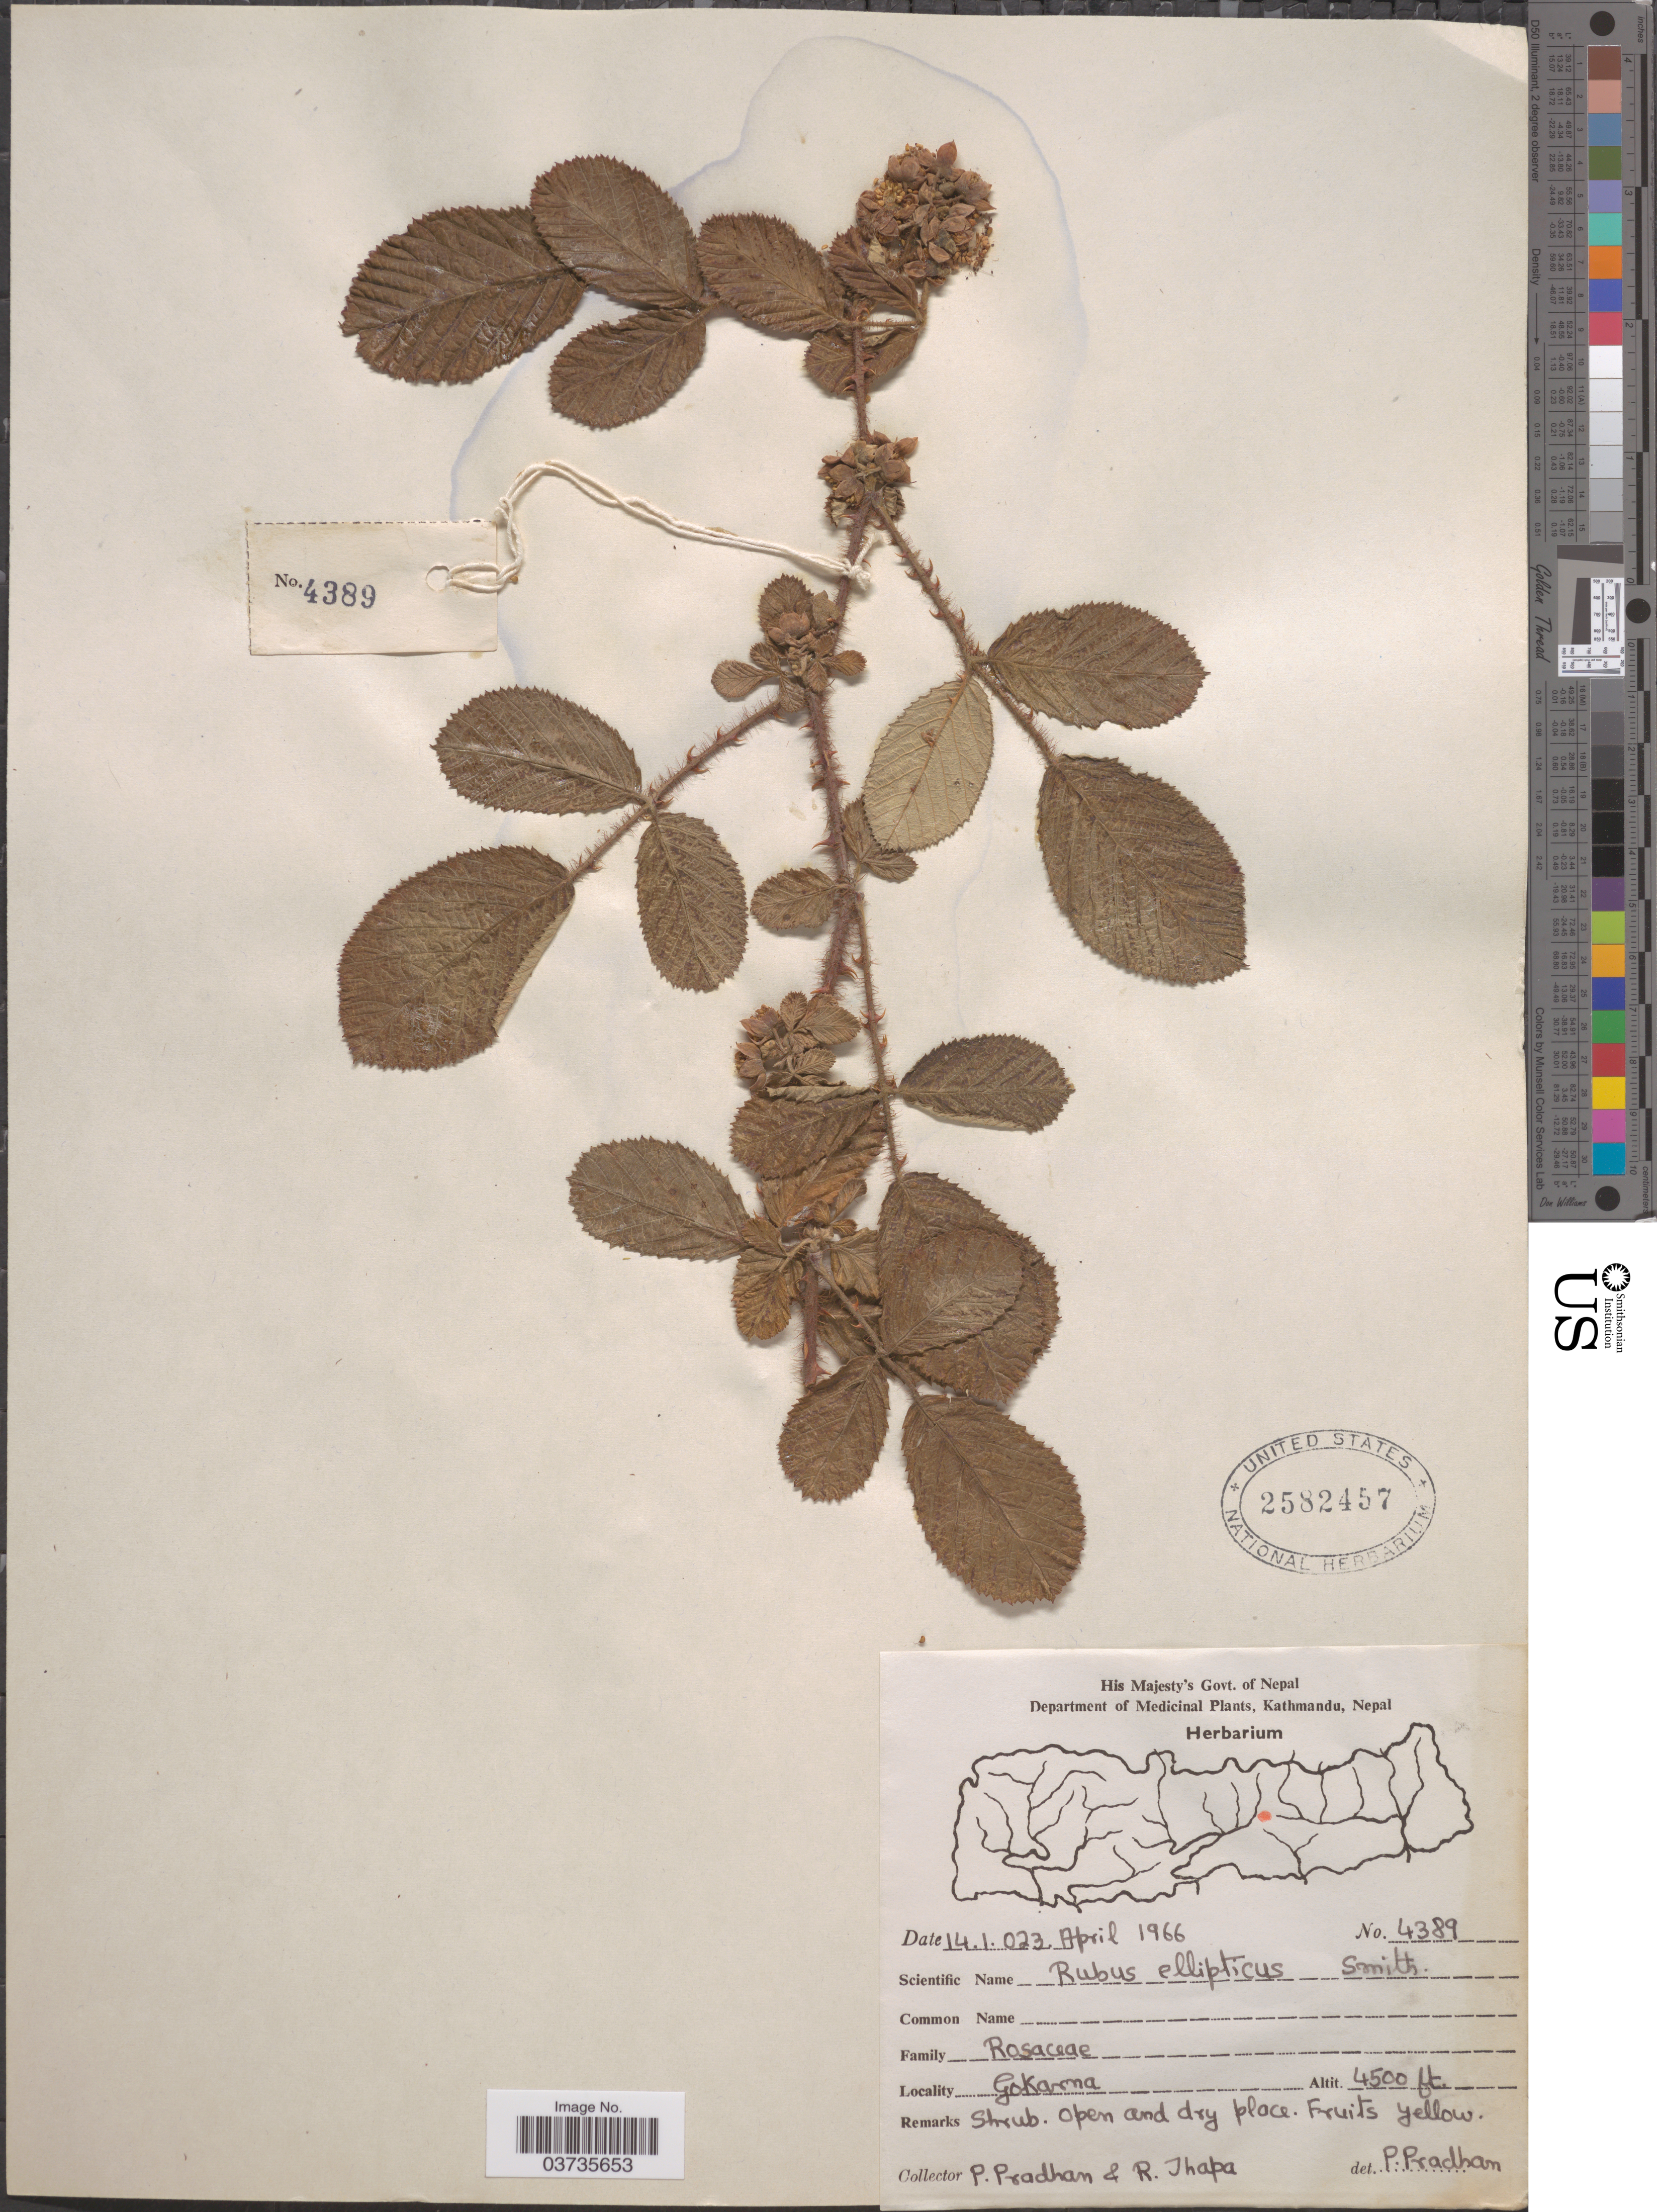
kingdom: Plantae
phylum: Tracheophyta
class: Magnoliopsida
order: Rosales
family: Rosaceae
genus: Rubus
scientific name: Rubus ellipticus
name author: Sm.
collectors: P. Pradhan & R. Thapa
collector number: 4389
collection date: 1966-04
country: Nepal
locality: Gokarna.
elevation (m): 1372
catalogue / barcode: US 2582457